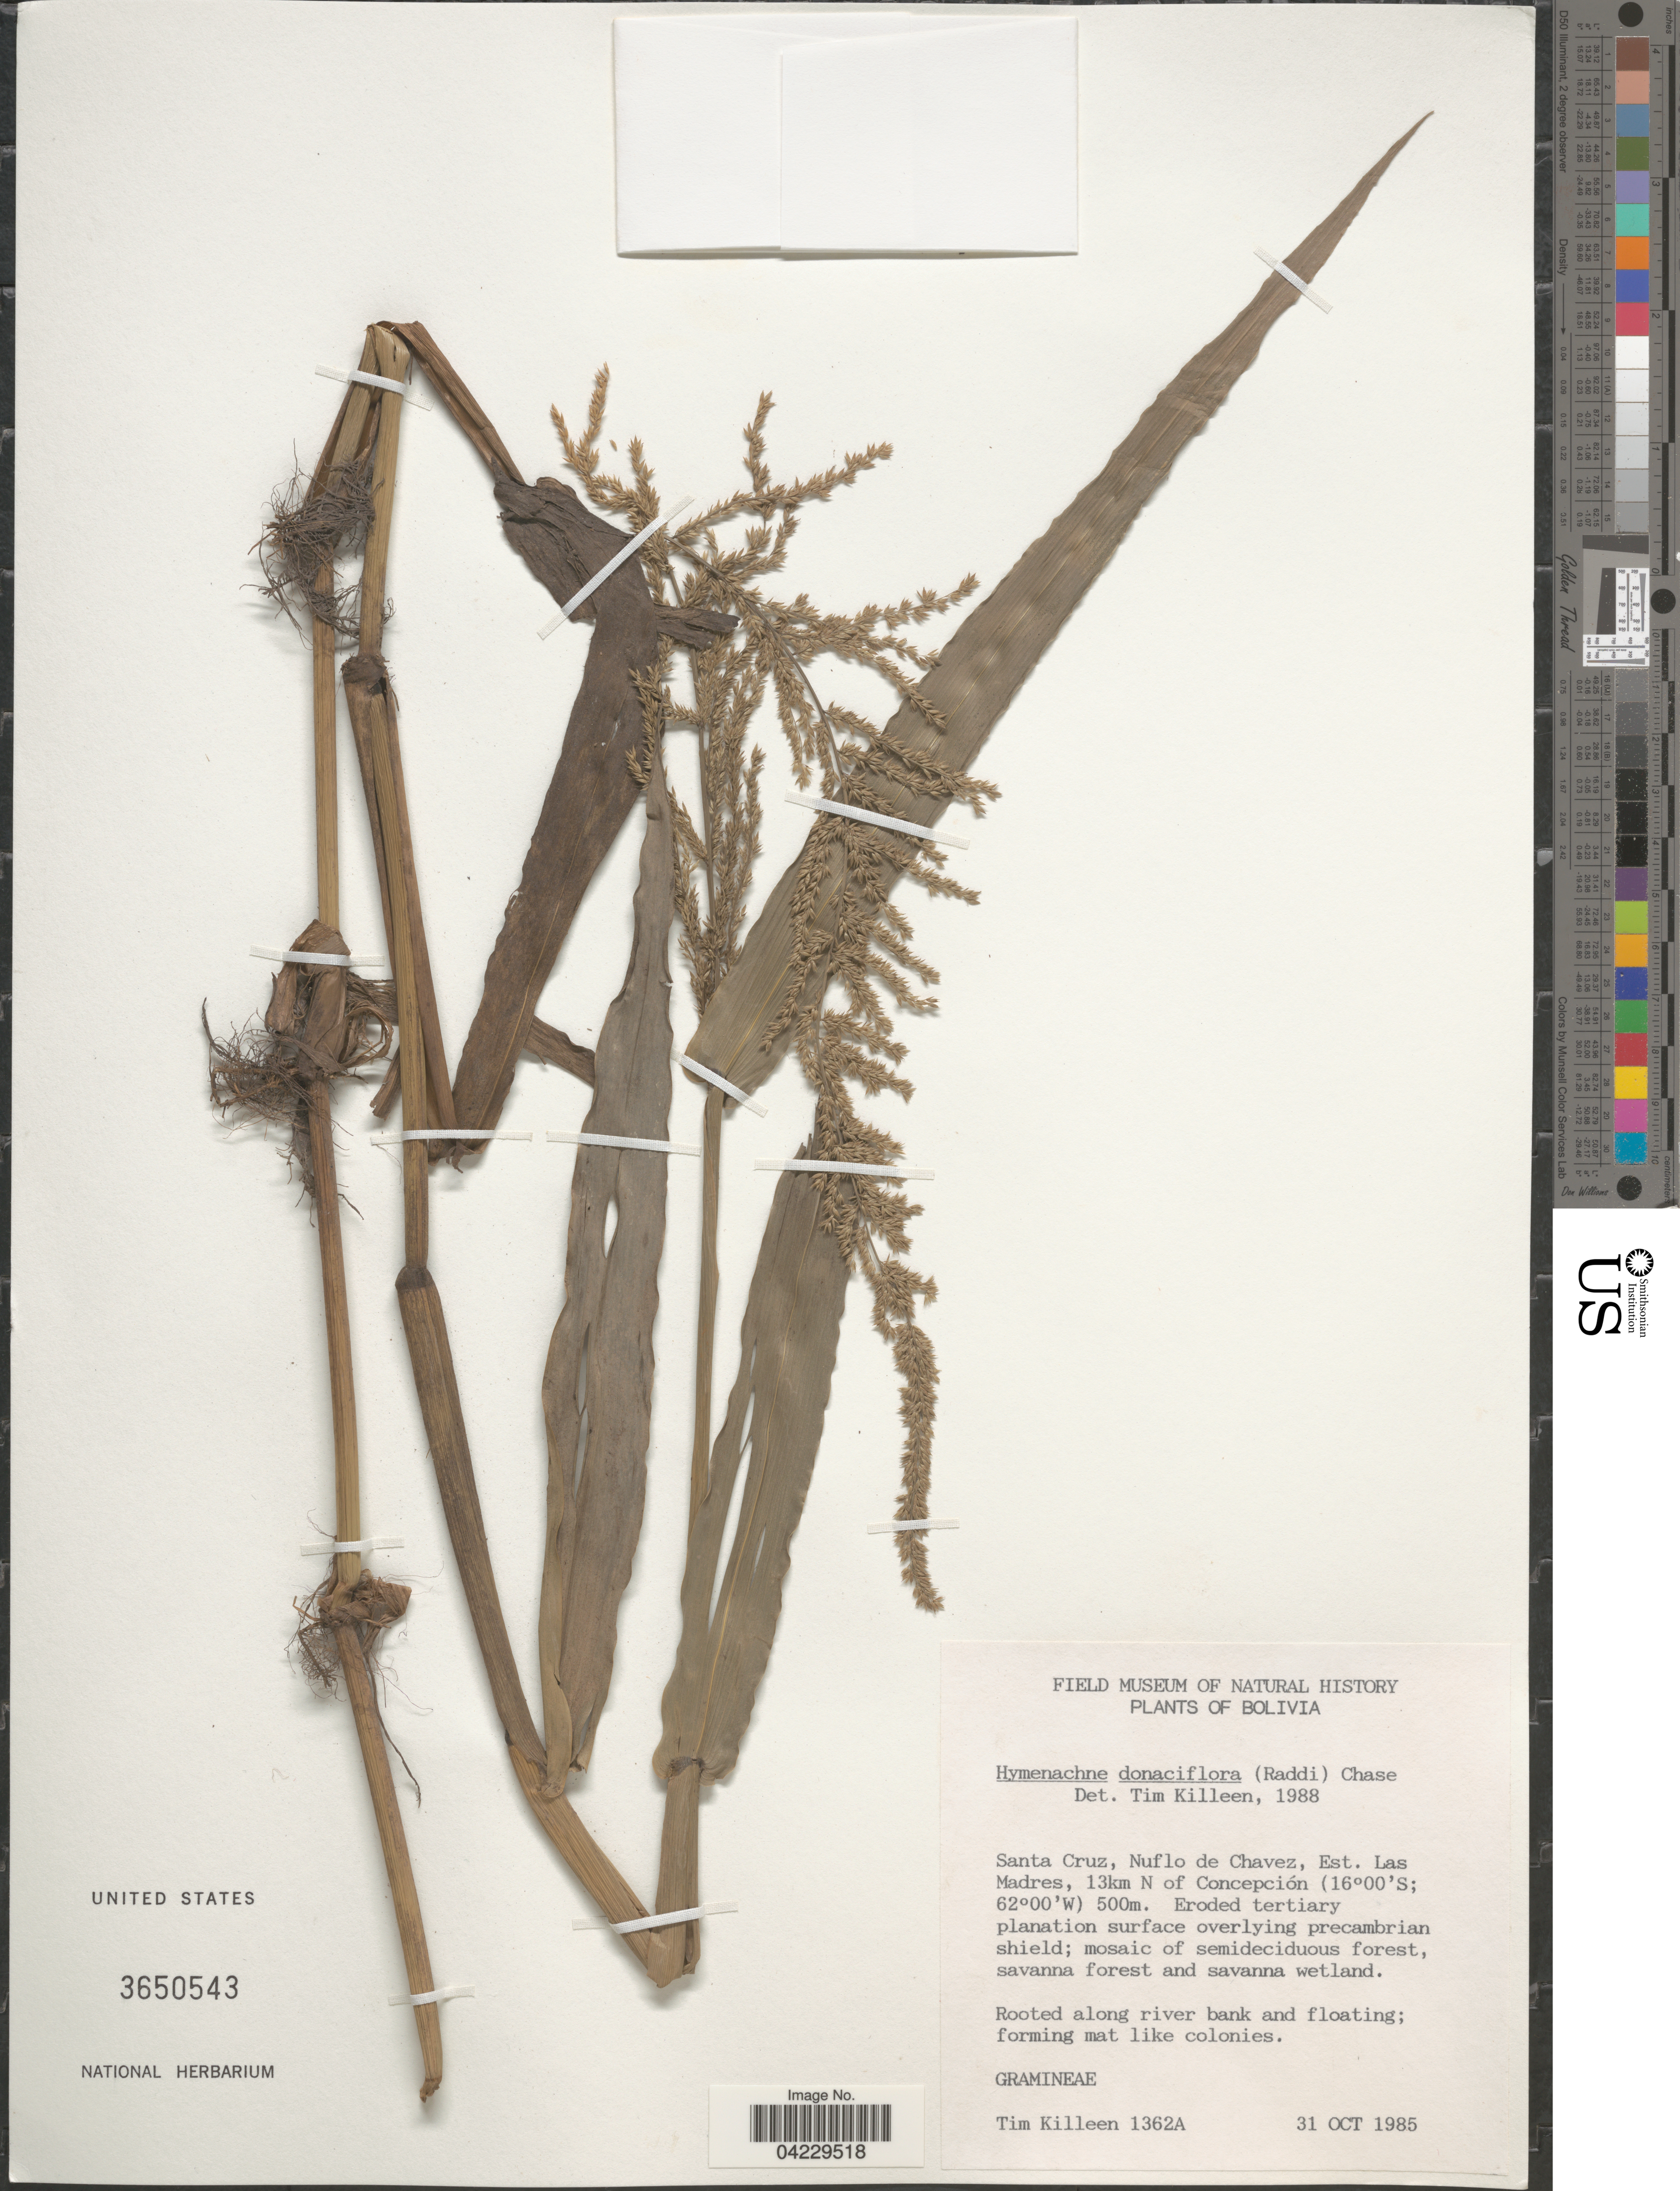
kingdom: Plantae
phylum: Tracheophyta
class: Liliopsida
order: Poales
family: Poaceae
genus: Hymenachne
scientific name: Hymenachne donacifolia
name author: (Raddi) Chase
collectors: T. J. Killeen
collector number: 1362A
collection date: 1985-10-31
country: Bolivia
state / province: Santa Cruz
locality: Nuflo de Chavez, Est. Las Madres, 13km N of Concepción.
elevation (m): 500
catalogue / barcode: US 3650543